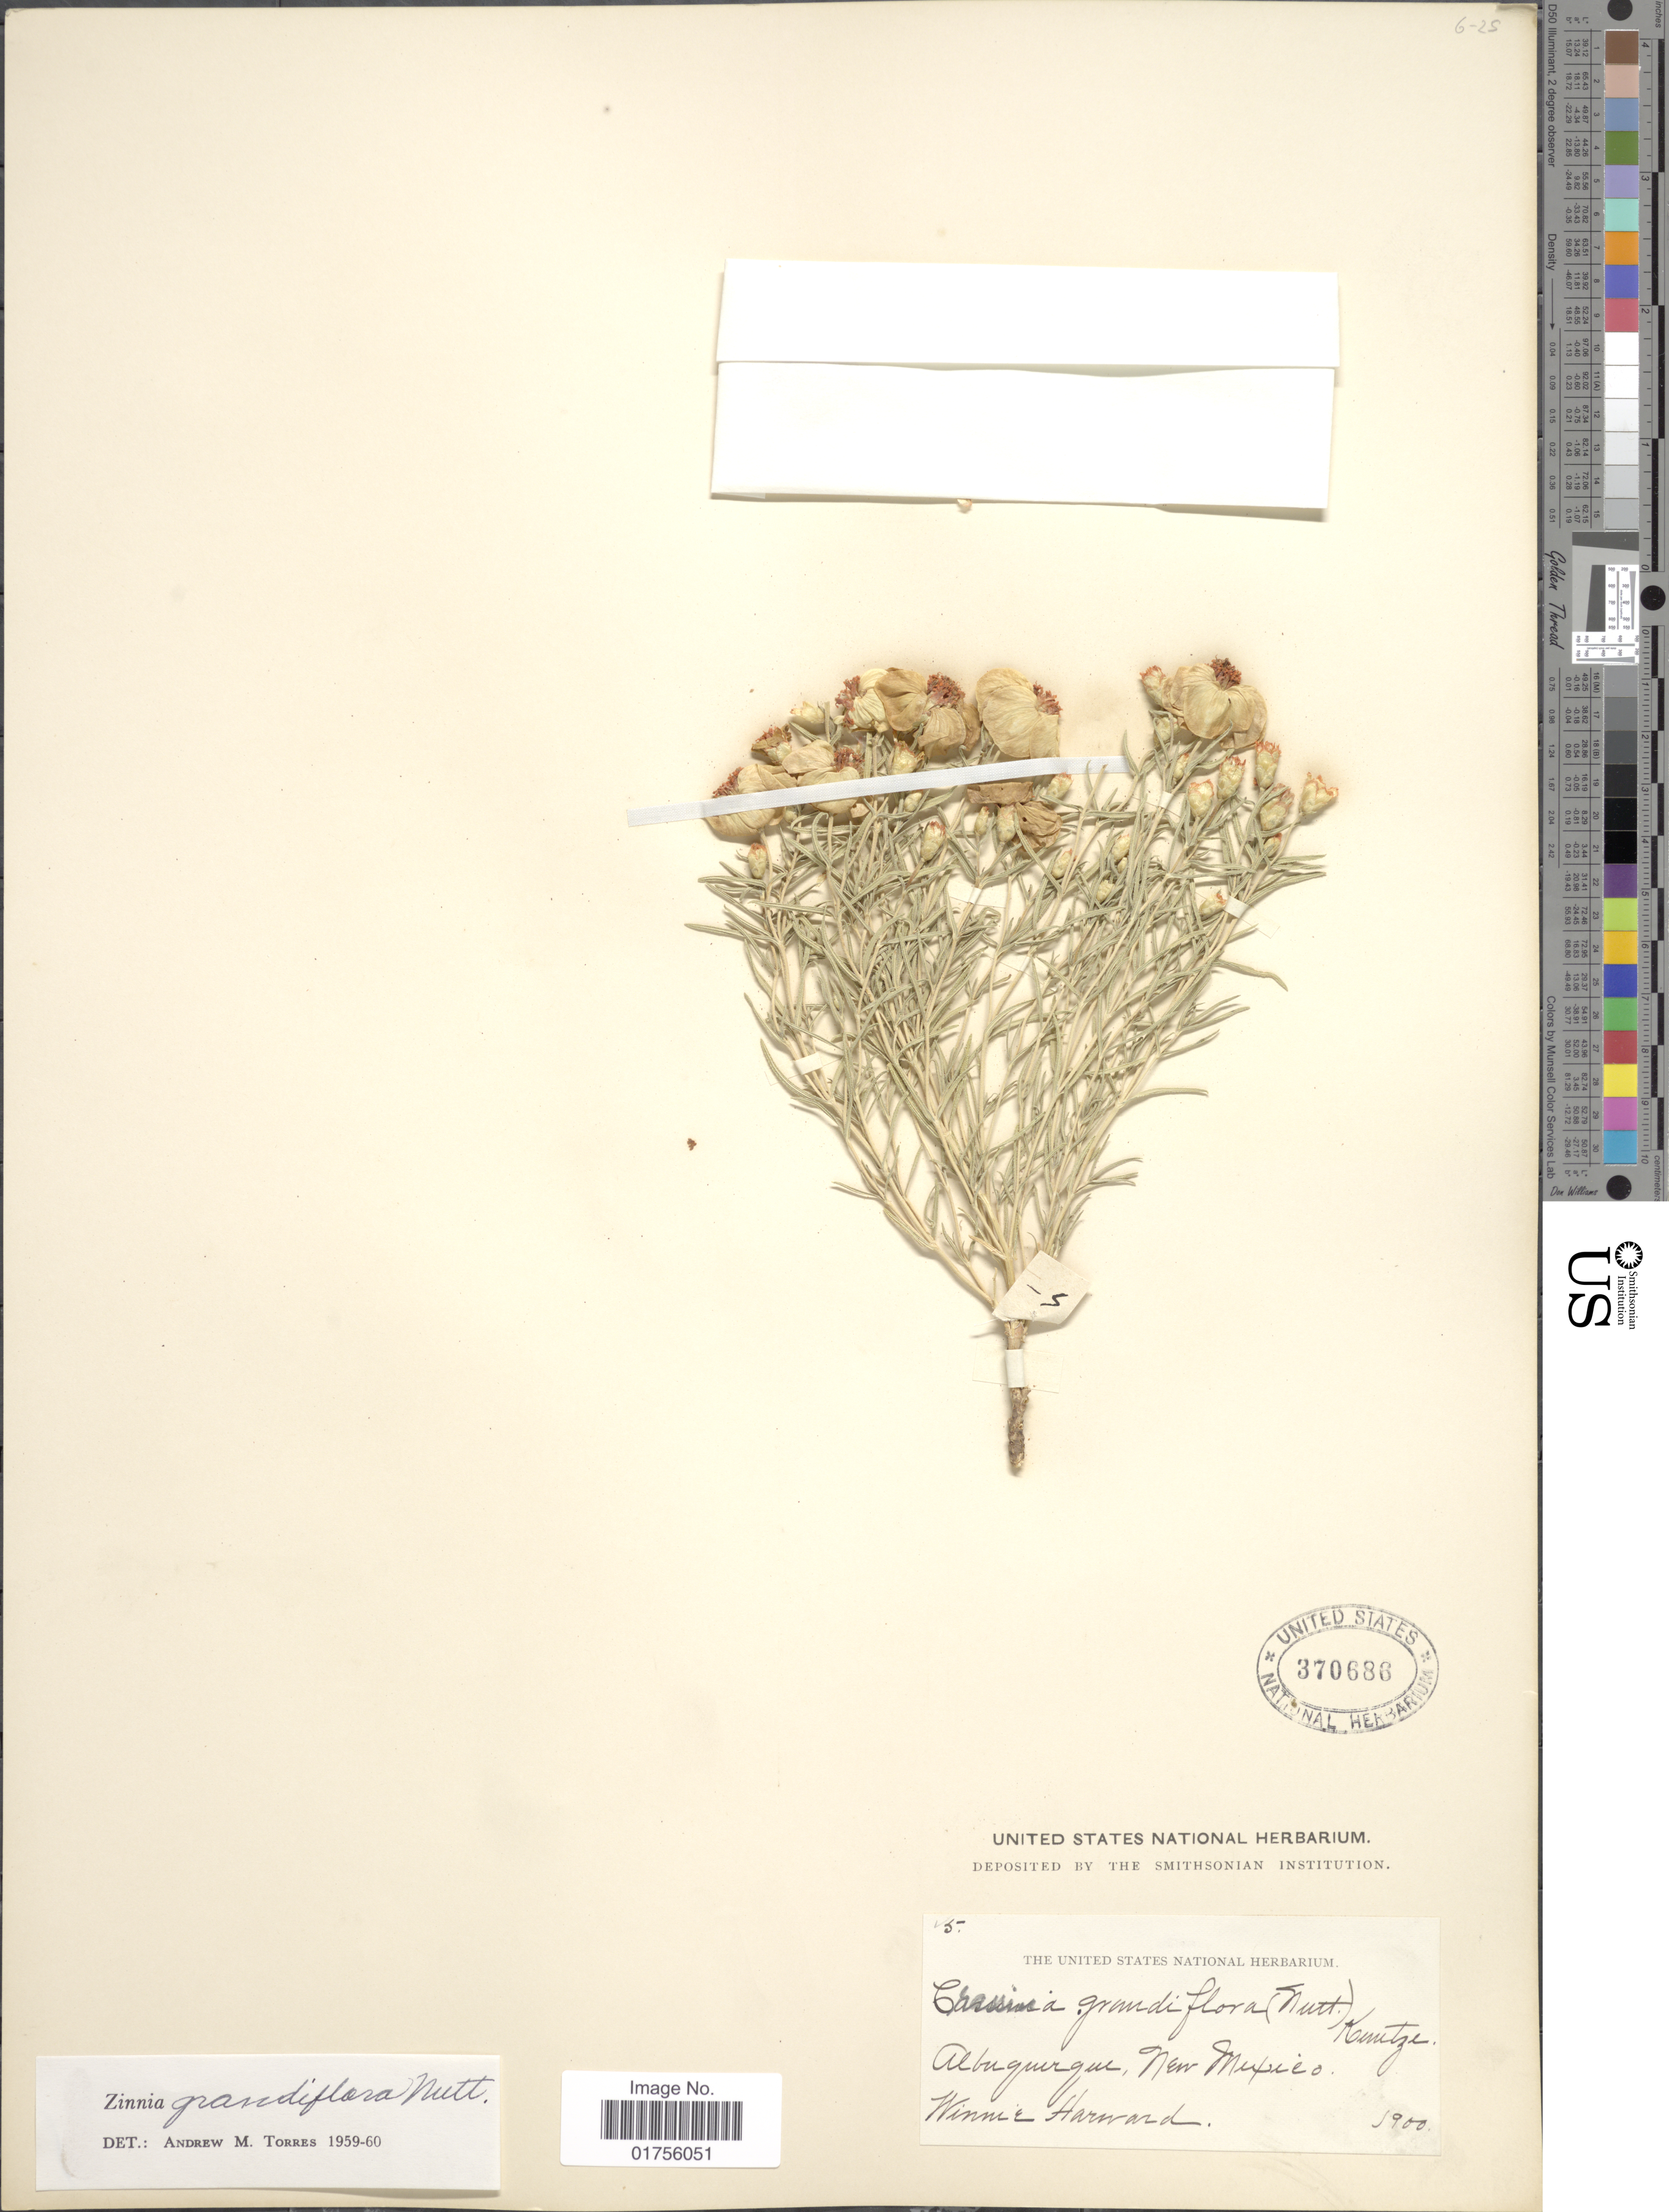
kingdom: Plantae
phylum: Tracheophyta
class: Magnoliopsida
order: Asterales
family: Asteraceae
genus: Zinnia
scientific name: Zinnia grandiflora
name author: Nutt.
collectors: W. Harward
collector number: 5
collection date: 1900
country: United States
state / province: New Mexico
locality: Albuquerque, New Mexico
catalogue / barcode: US 370686